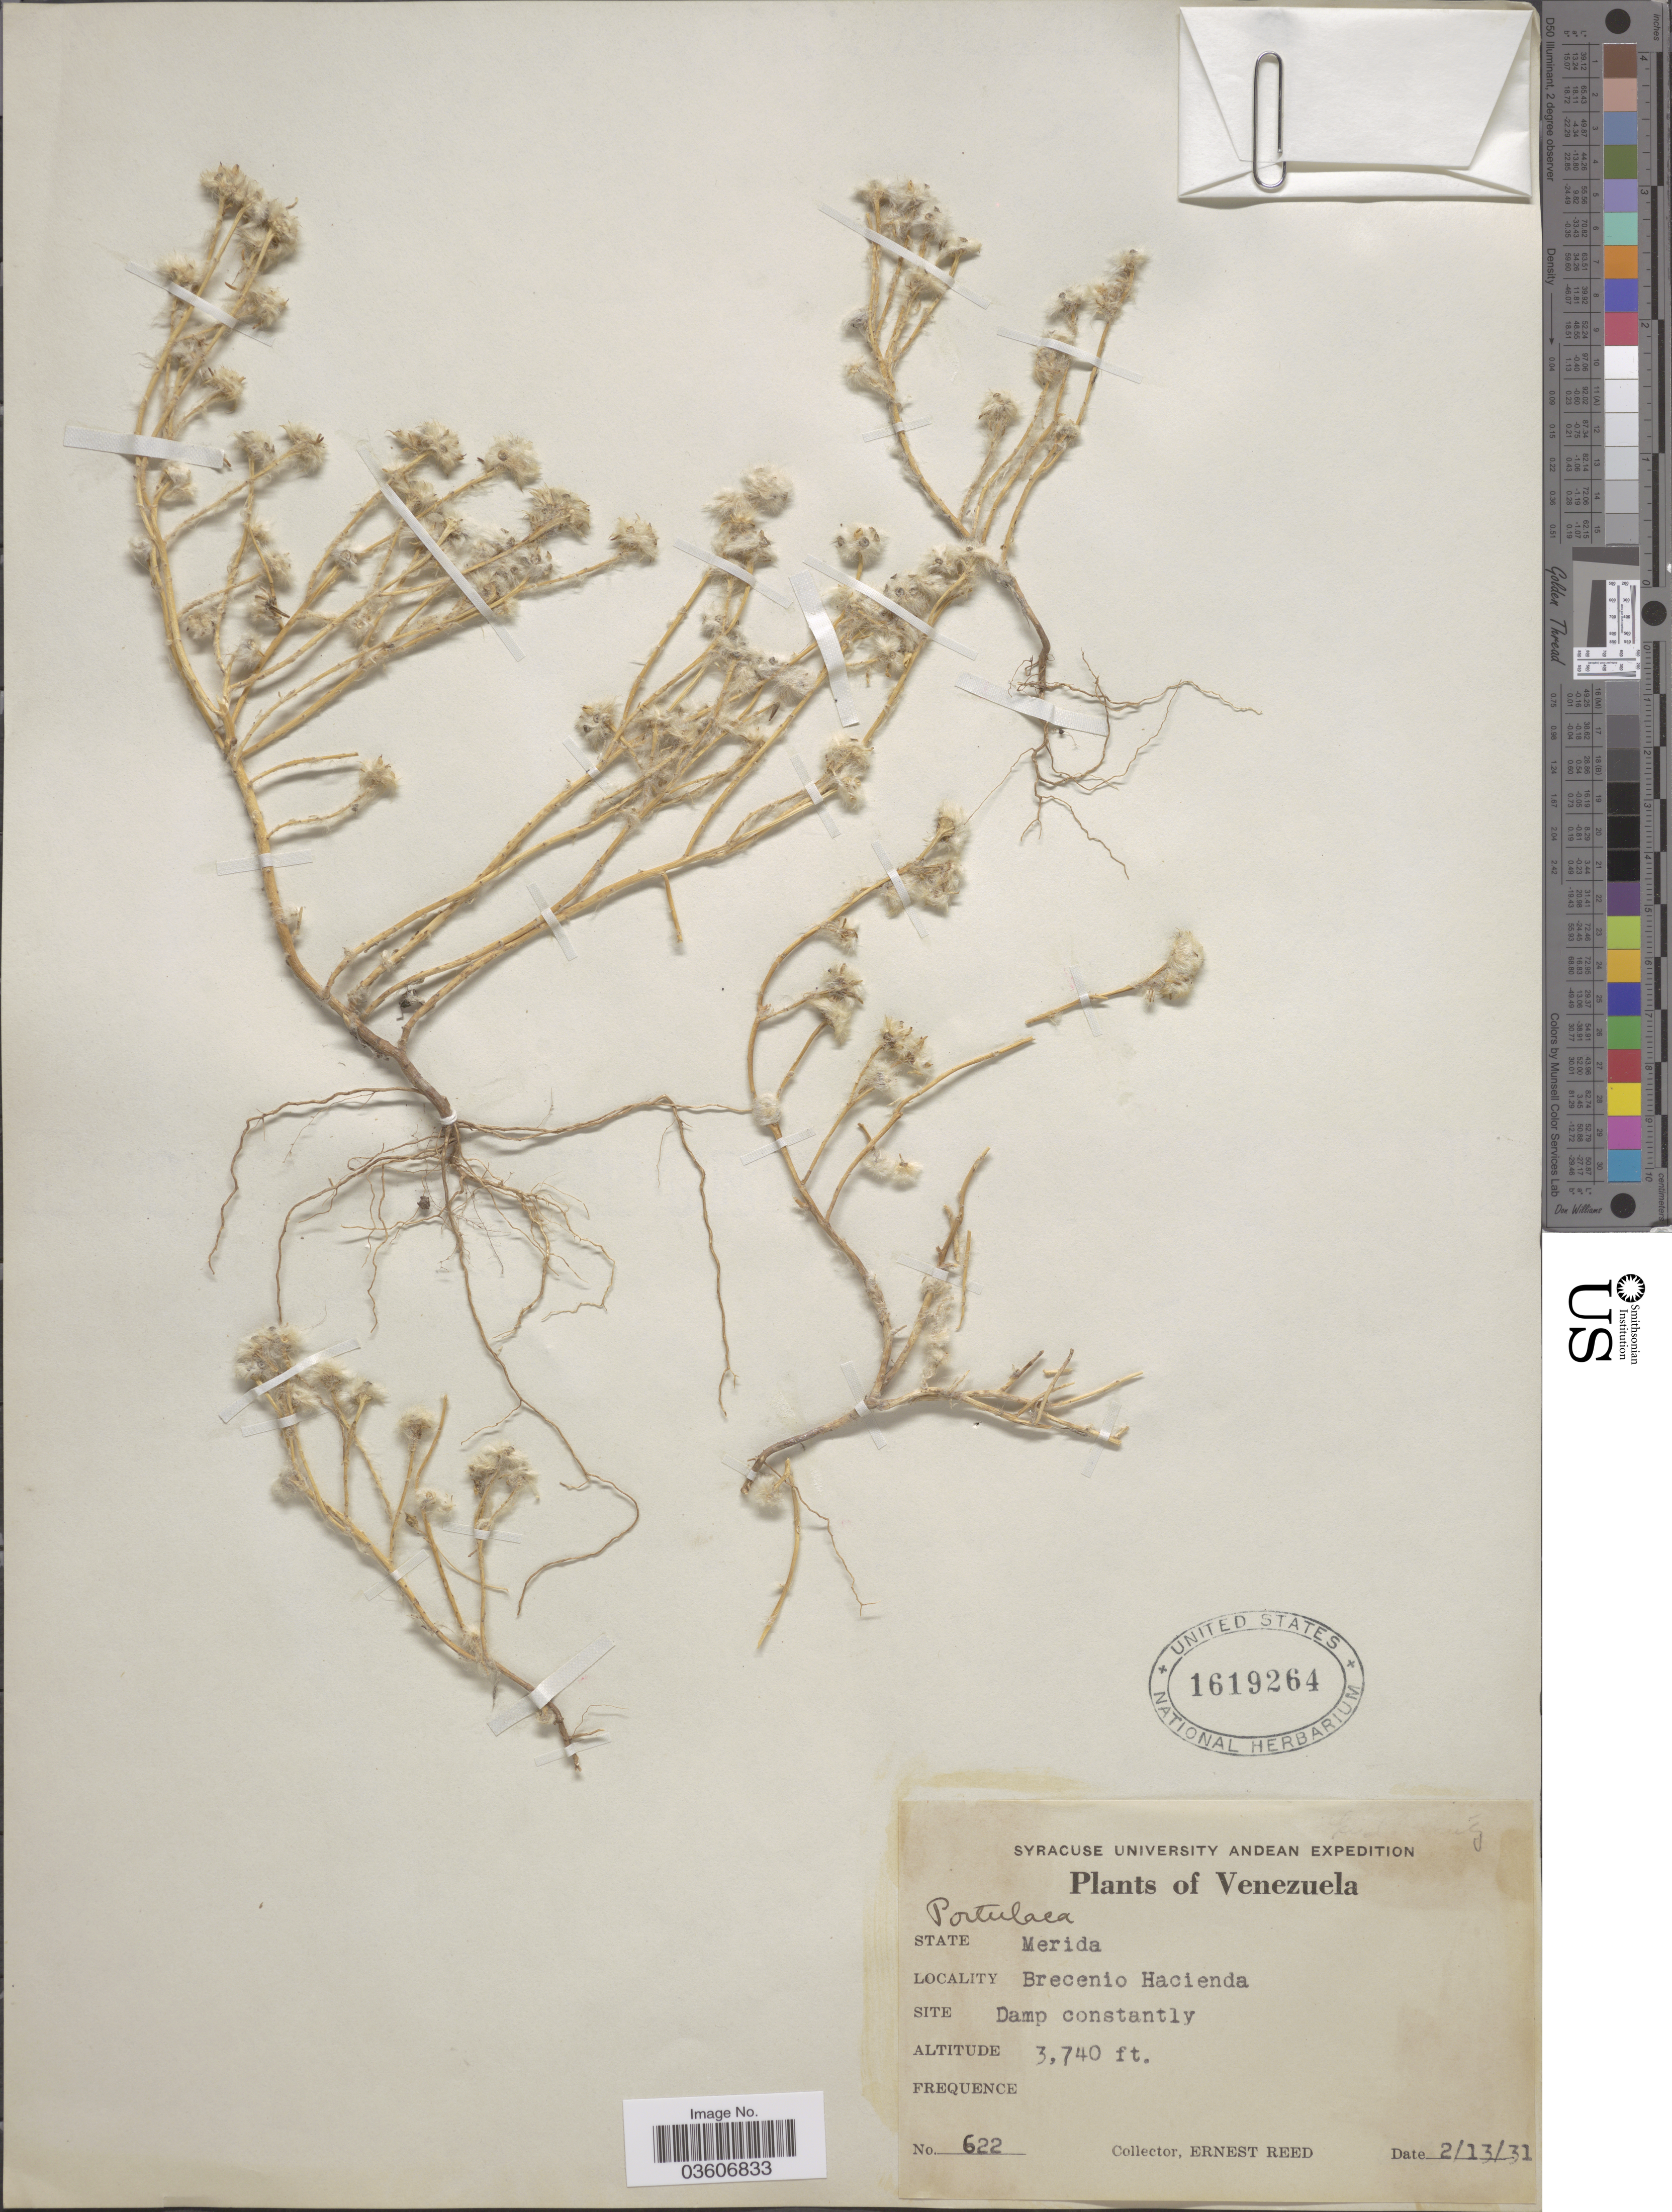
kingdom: Plantae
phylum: Tracheophyta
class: Magnoliopsida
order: Caryophyllales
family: Portulacaceae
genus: Portulaca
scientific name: Portulaca sp.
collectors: E. Reed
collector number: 622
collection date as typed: Transcribed d/m/y: 13/2/31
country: Venezuela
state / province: Mérida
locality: Brecenio Hacienda.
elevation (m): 1140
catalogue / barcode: US 1619264